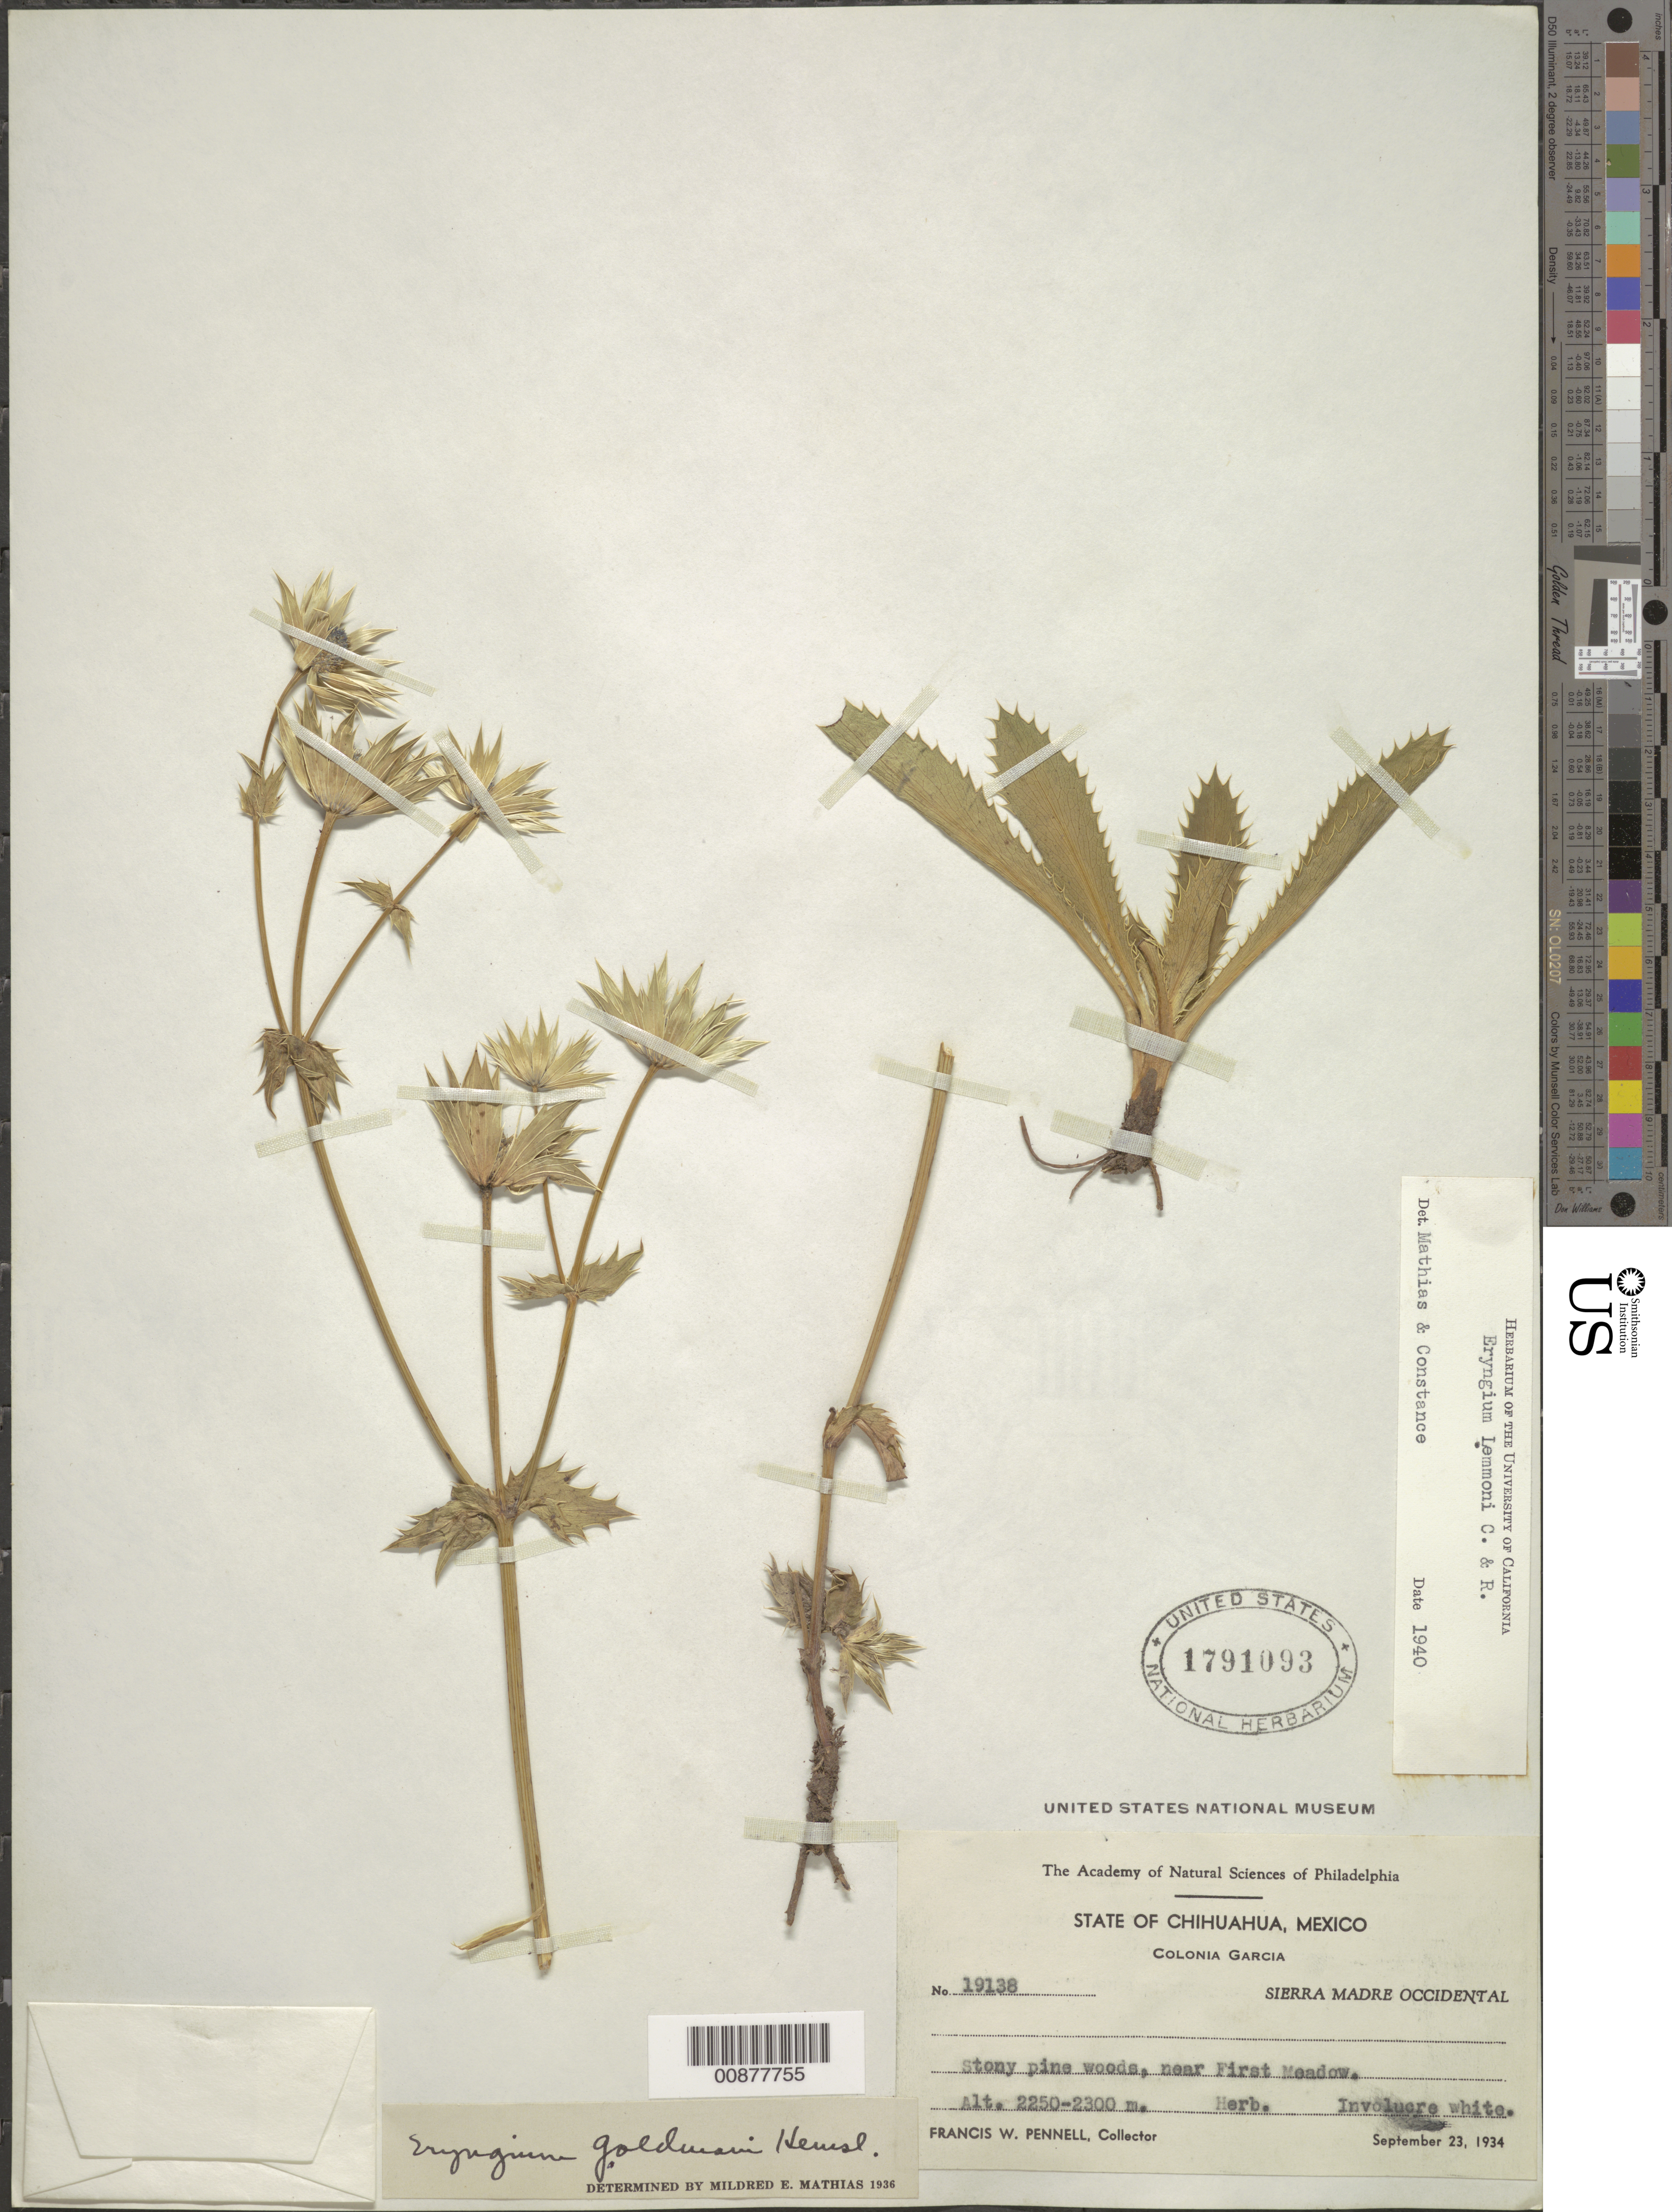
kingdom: Plantae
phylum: Tracheophyta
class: Magnoliopsida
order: Apiales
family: Apiaceae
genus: Eryngium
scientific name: Eryngium lemmonii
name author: J.M. Coult. & Rose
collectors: F. W. Pennell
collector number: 19138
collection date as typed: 23 Sep 1934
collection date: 1934-09-23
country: Mexico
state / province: Chihuahua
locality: Colonia García, Sierra Madre Occidental, Chihuahua.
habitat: Stony pine woods, near First Meadow.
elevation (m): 2300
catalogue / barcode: US 1791093